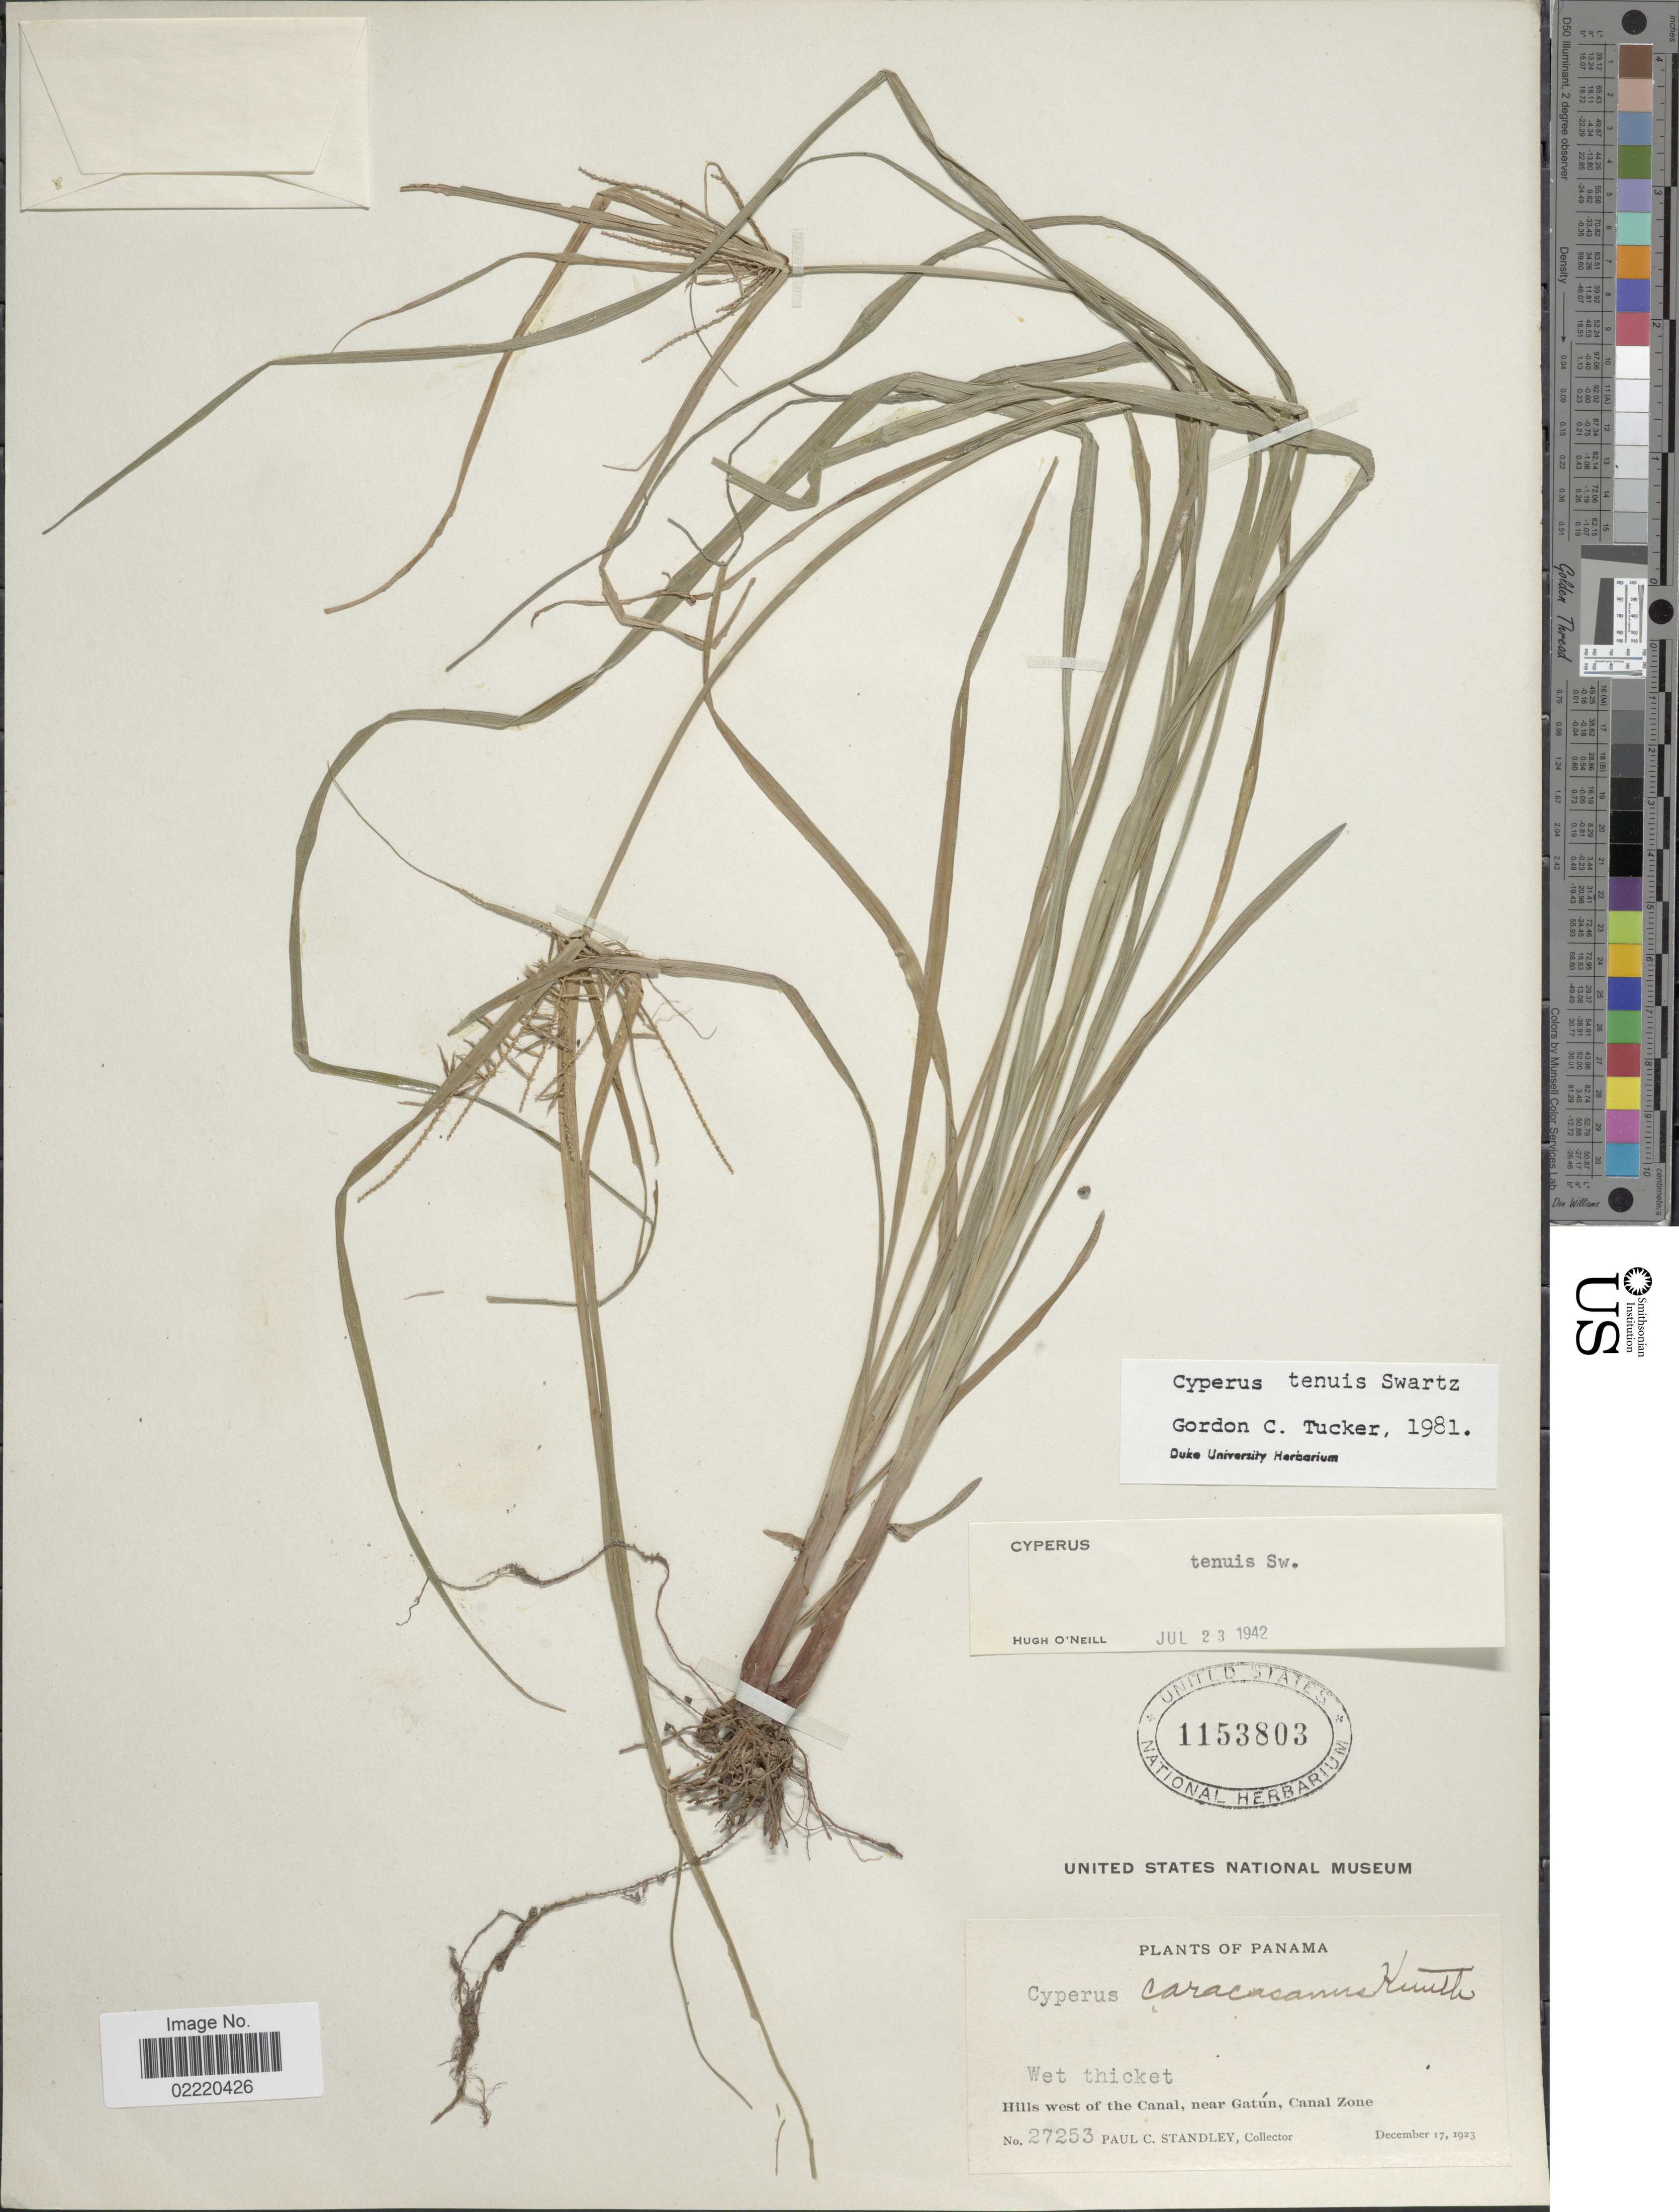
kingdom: Plantae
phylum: Tracheophyta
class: Liliopsida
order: Poales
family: Cyperaceae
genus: Cyperus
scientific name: Cyperus tenuis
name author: Sw.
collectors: P. C. Standley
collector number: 27253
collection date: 1923-12-17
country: Panama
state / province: Colón / Panamá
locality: Wet thicket, Hills west of the Canal, near the Gatun, Canal Zone.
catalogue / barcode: US 1153803